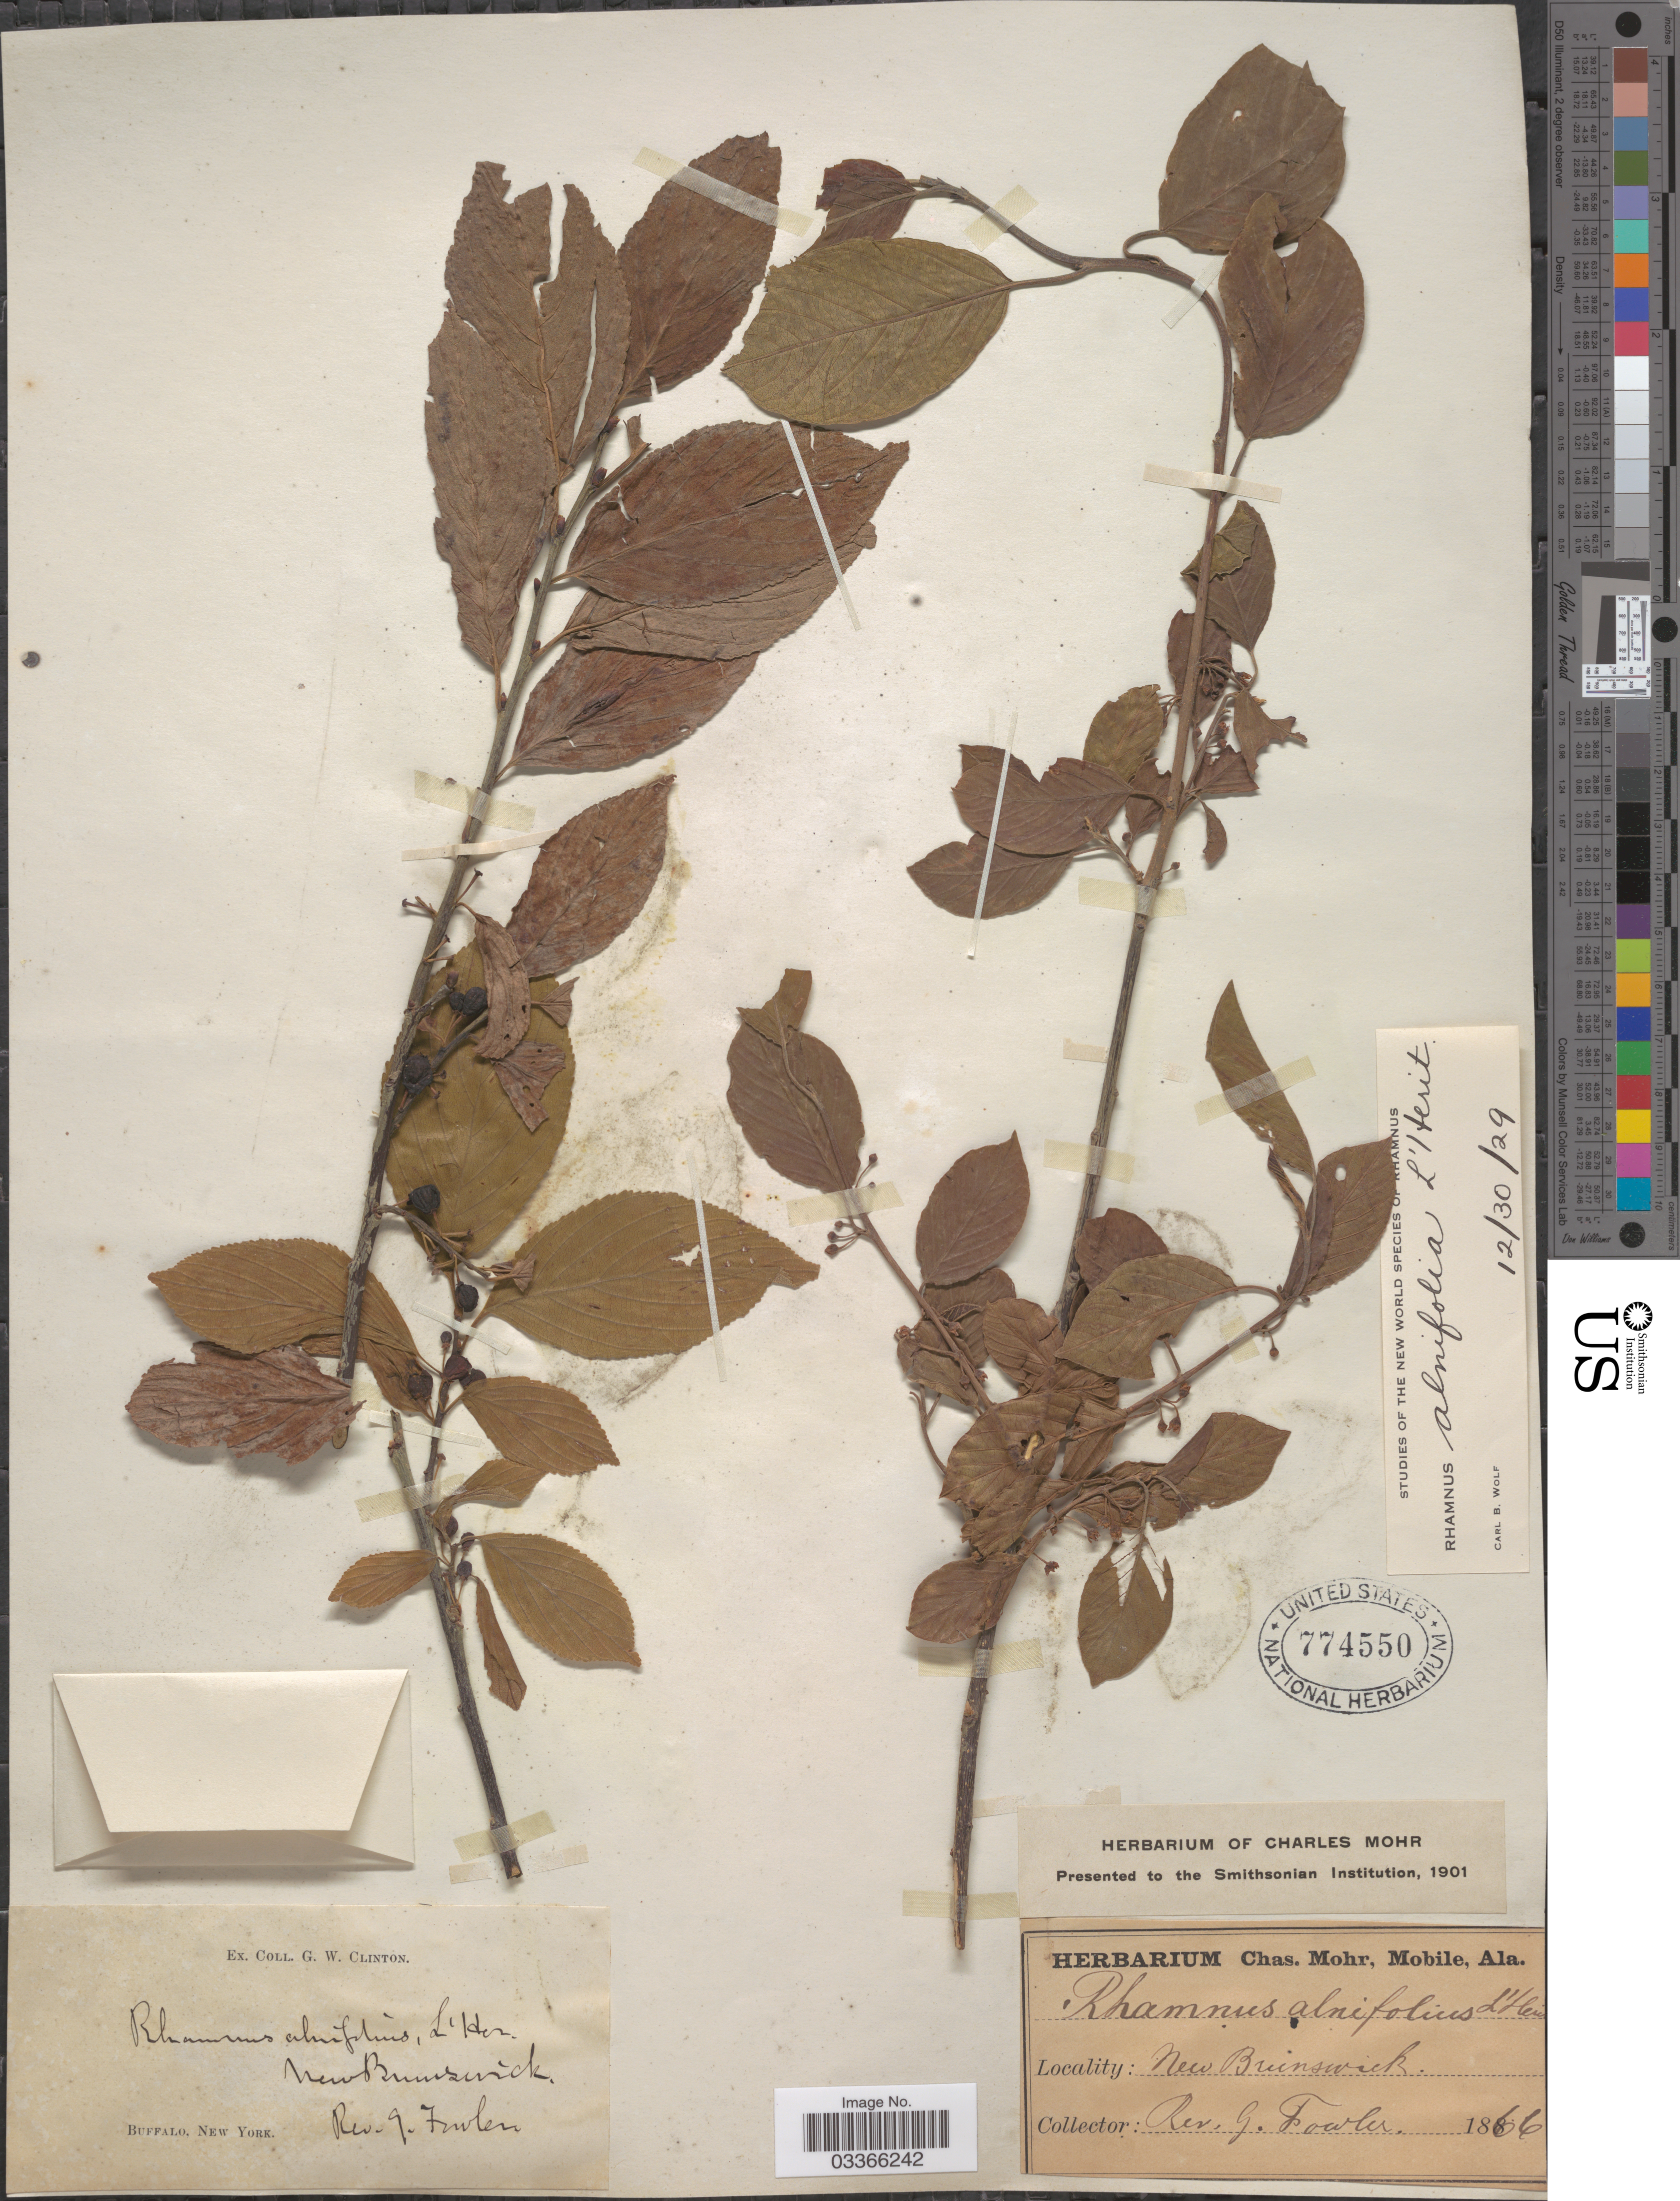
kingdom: Plantae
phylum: Tracheophyta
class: Magnoliopsida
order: Rosales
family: Rhamnaceae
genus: Rhamnus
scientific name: Rhamnus alnifolia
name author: L'Hér.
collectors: G. Fowler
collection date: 1866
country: Canada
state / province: New Brunswick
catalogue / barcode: US 774550